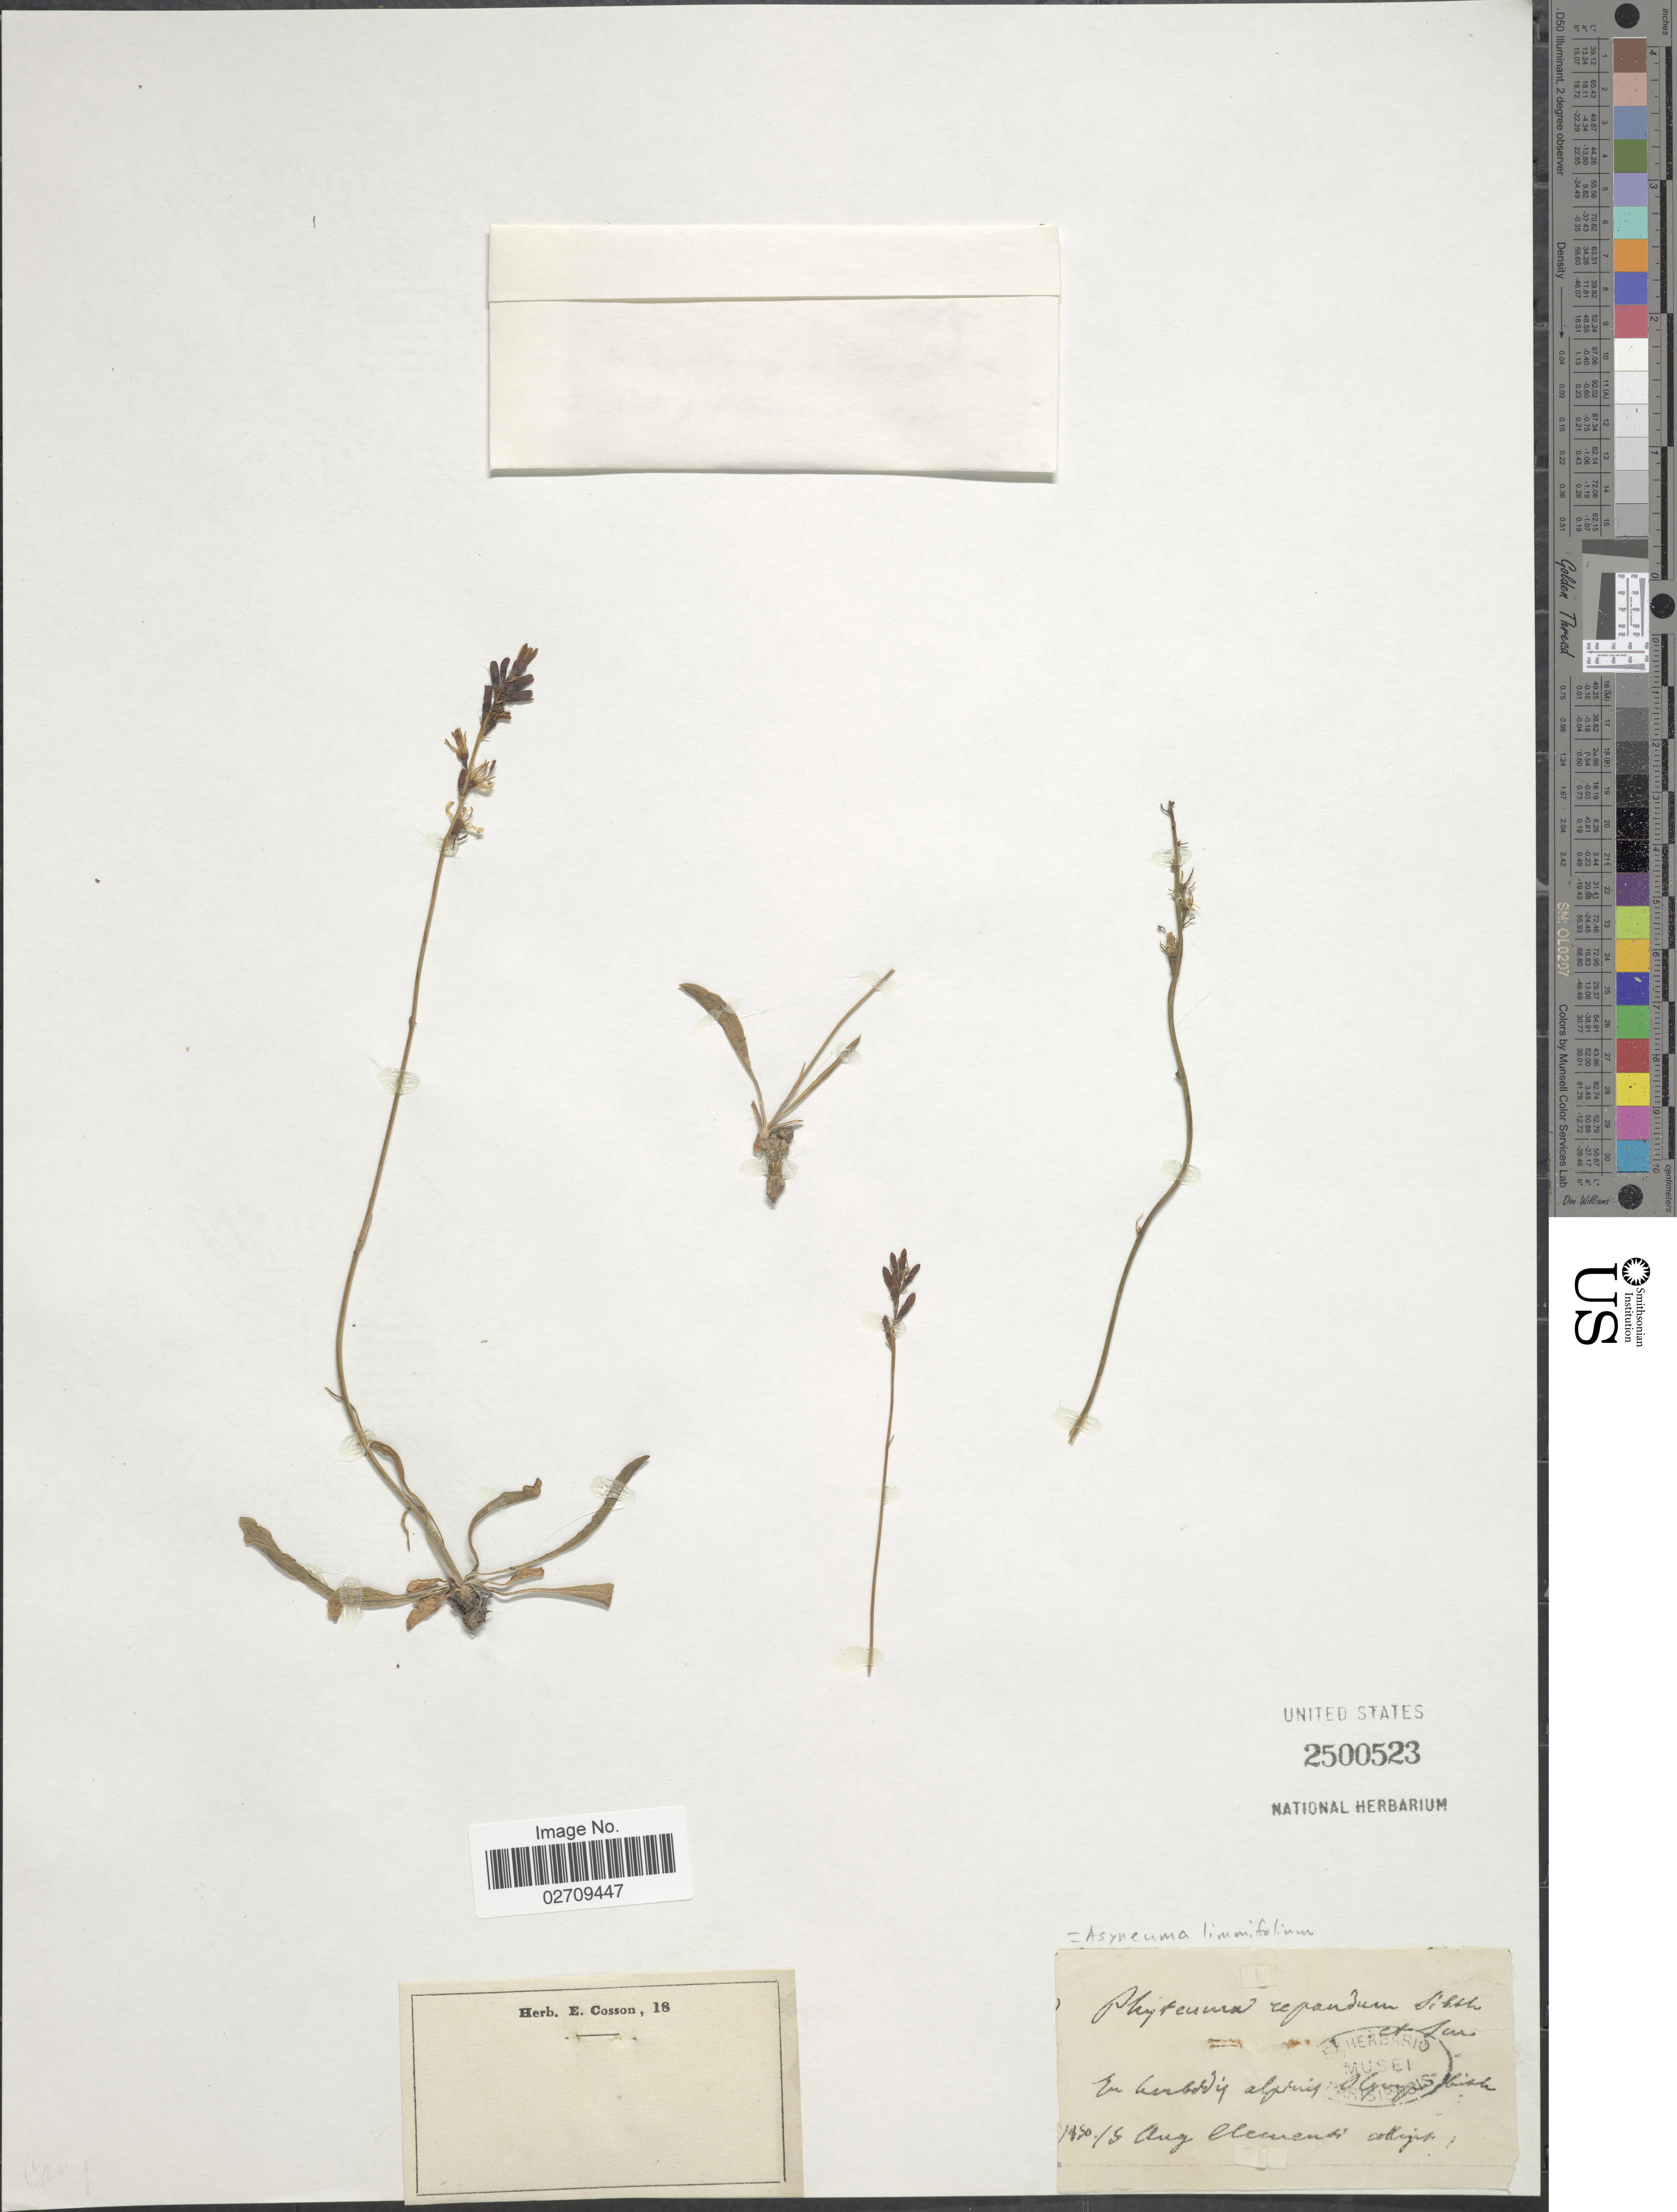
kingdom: Plantae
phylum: Tracheophyta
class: Magnoliopsida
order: Asterales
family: Campanulaceae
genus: Asyneuma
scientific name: Asyneuma limonifolium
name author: (L.) Janch.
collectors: Clementi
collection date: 1950-08-05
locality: En herdy alpinis alus Kish [interpreted]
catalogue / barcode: US 2500523